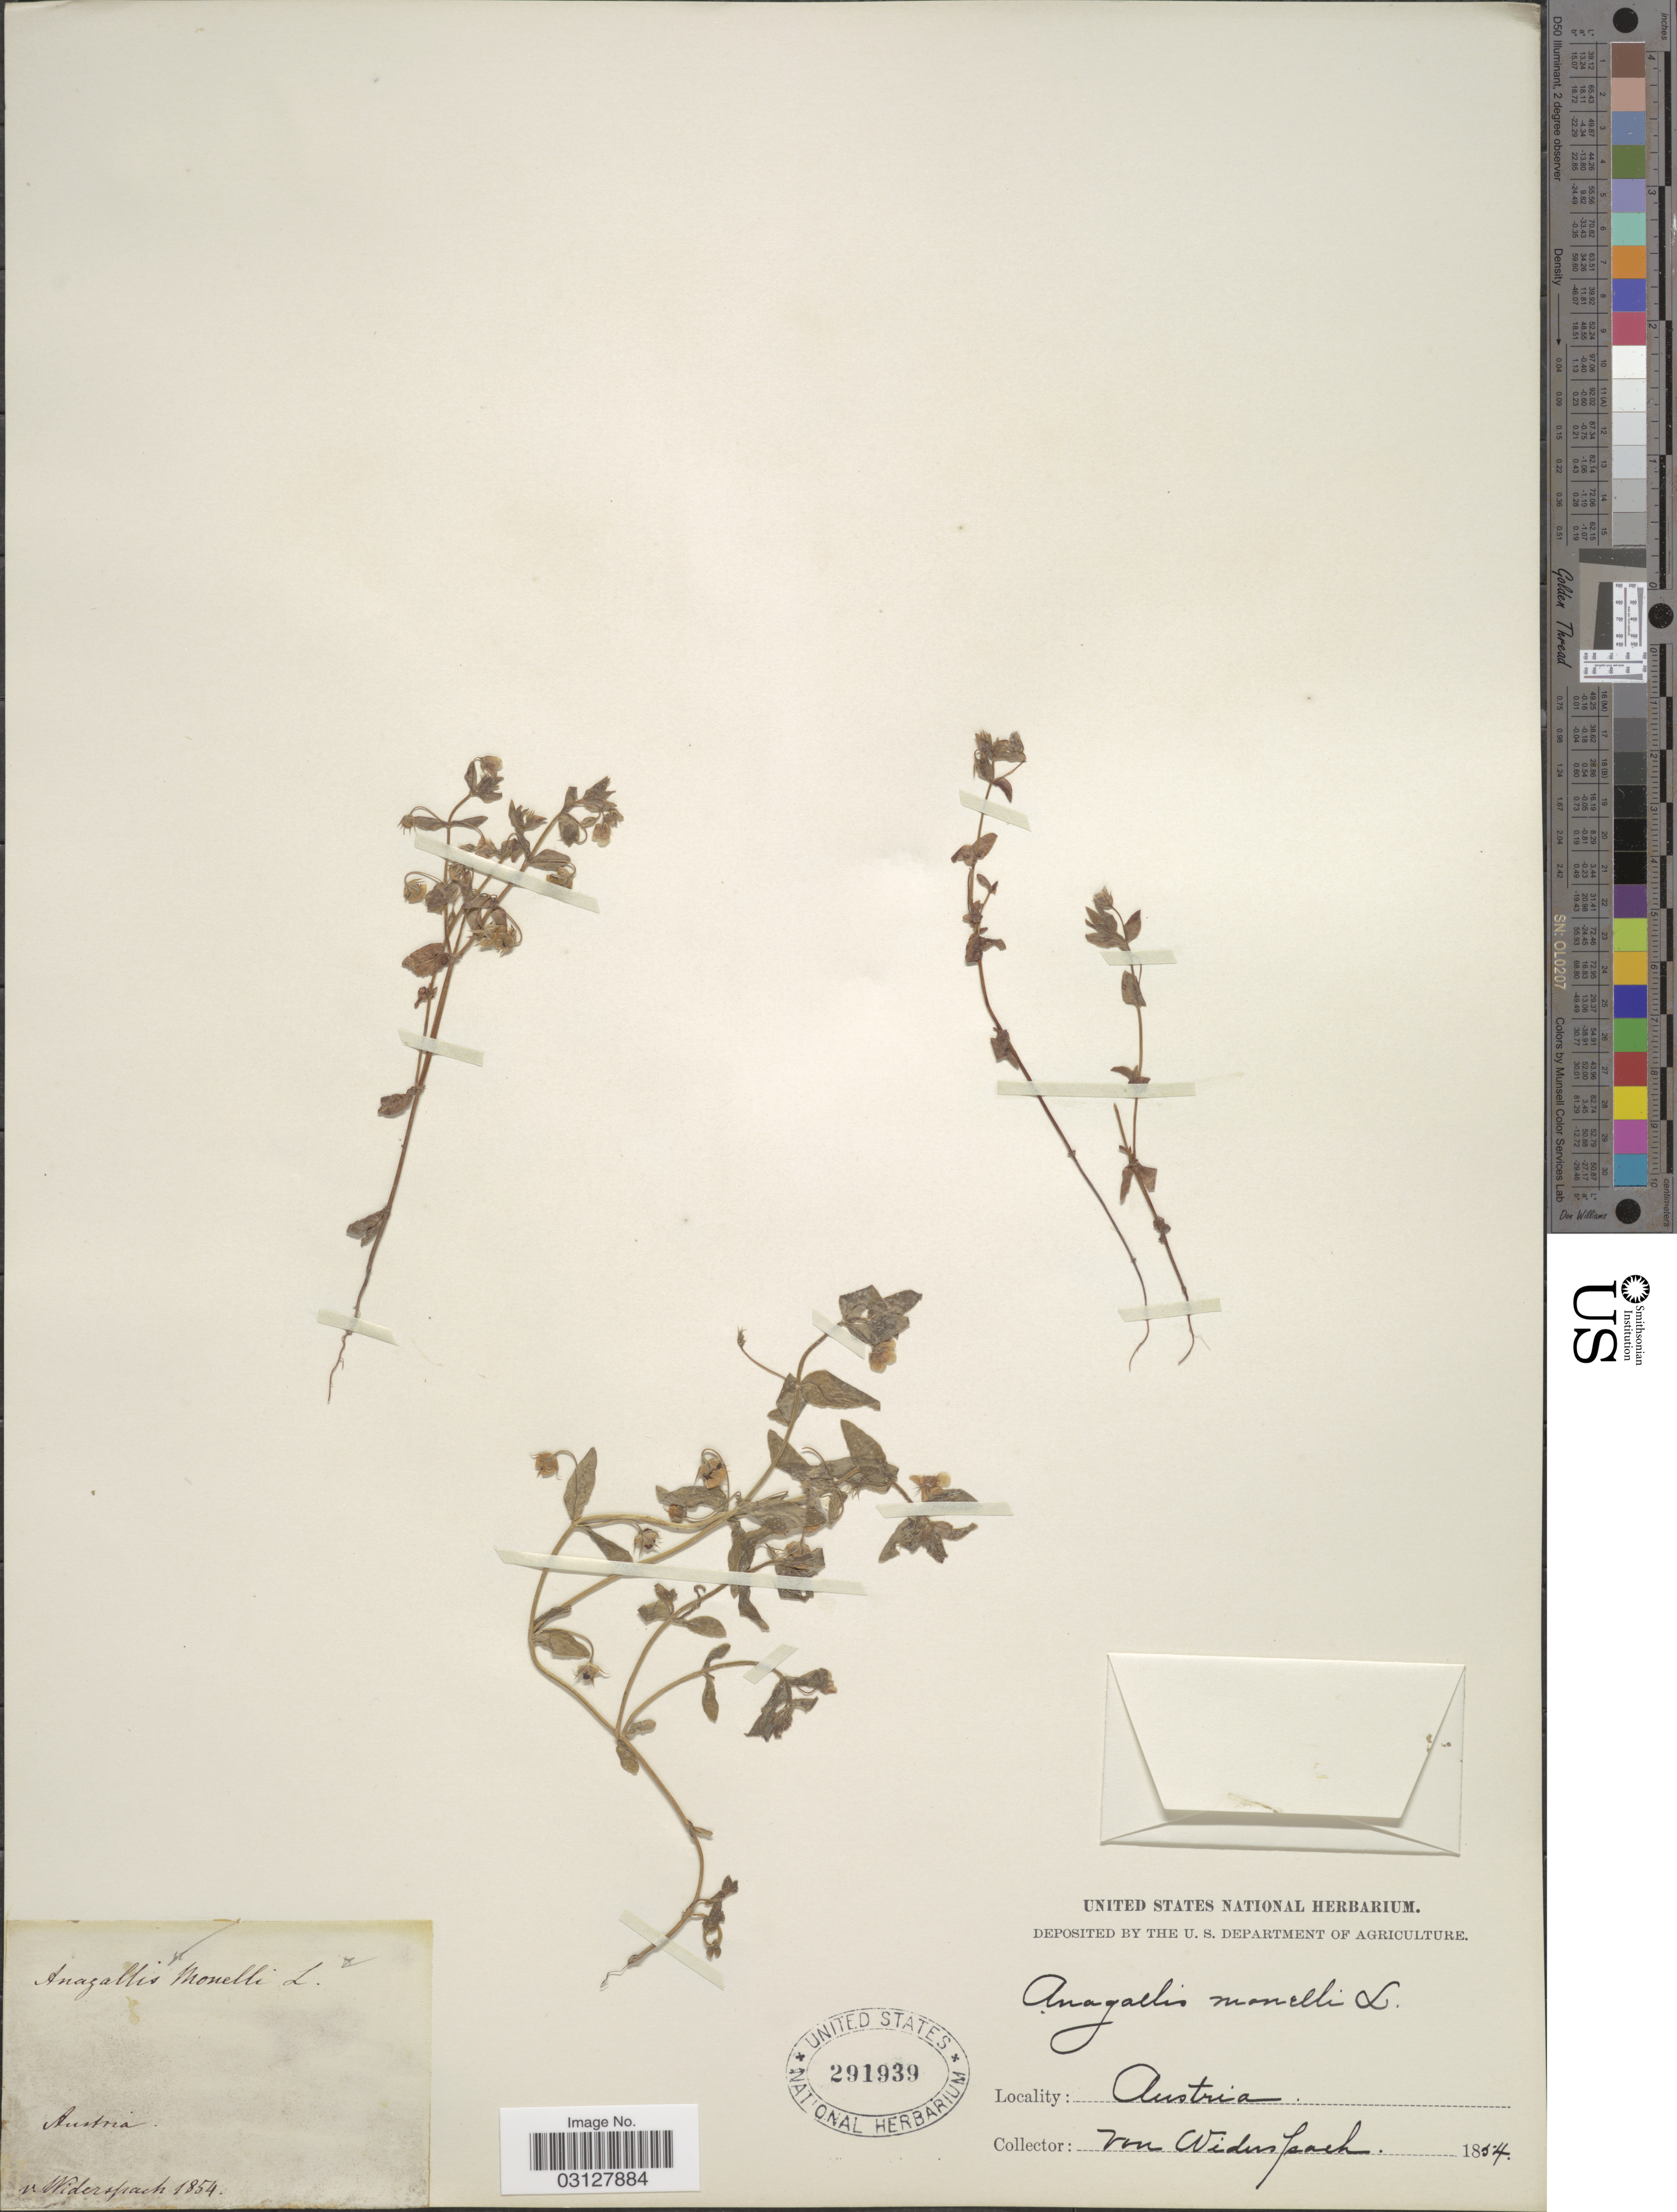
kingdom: Plantae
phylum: Tracheophyta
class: Magnoliopsida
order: Ericales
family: Primulaceae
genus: Anagallis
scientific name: Anagallis monelli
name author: L.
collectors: Widerspach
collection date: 1854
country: Austria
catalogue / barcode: US 291939